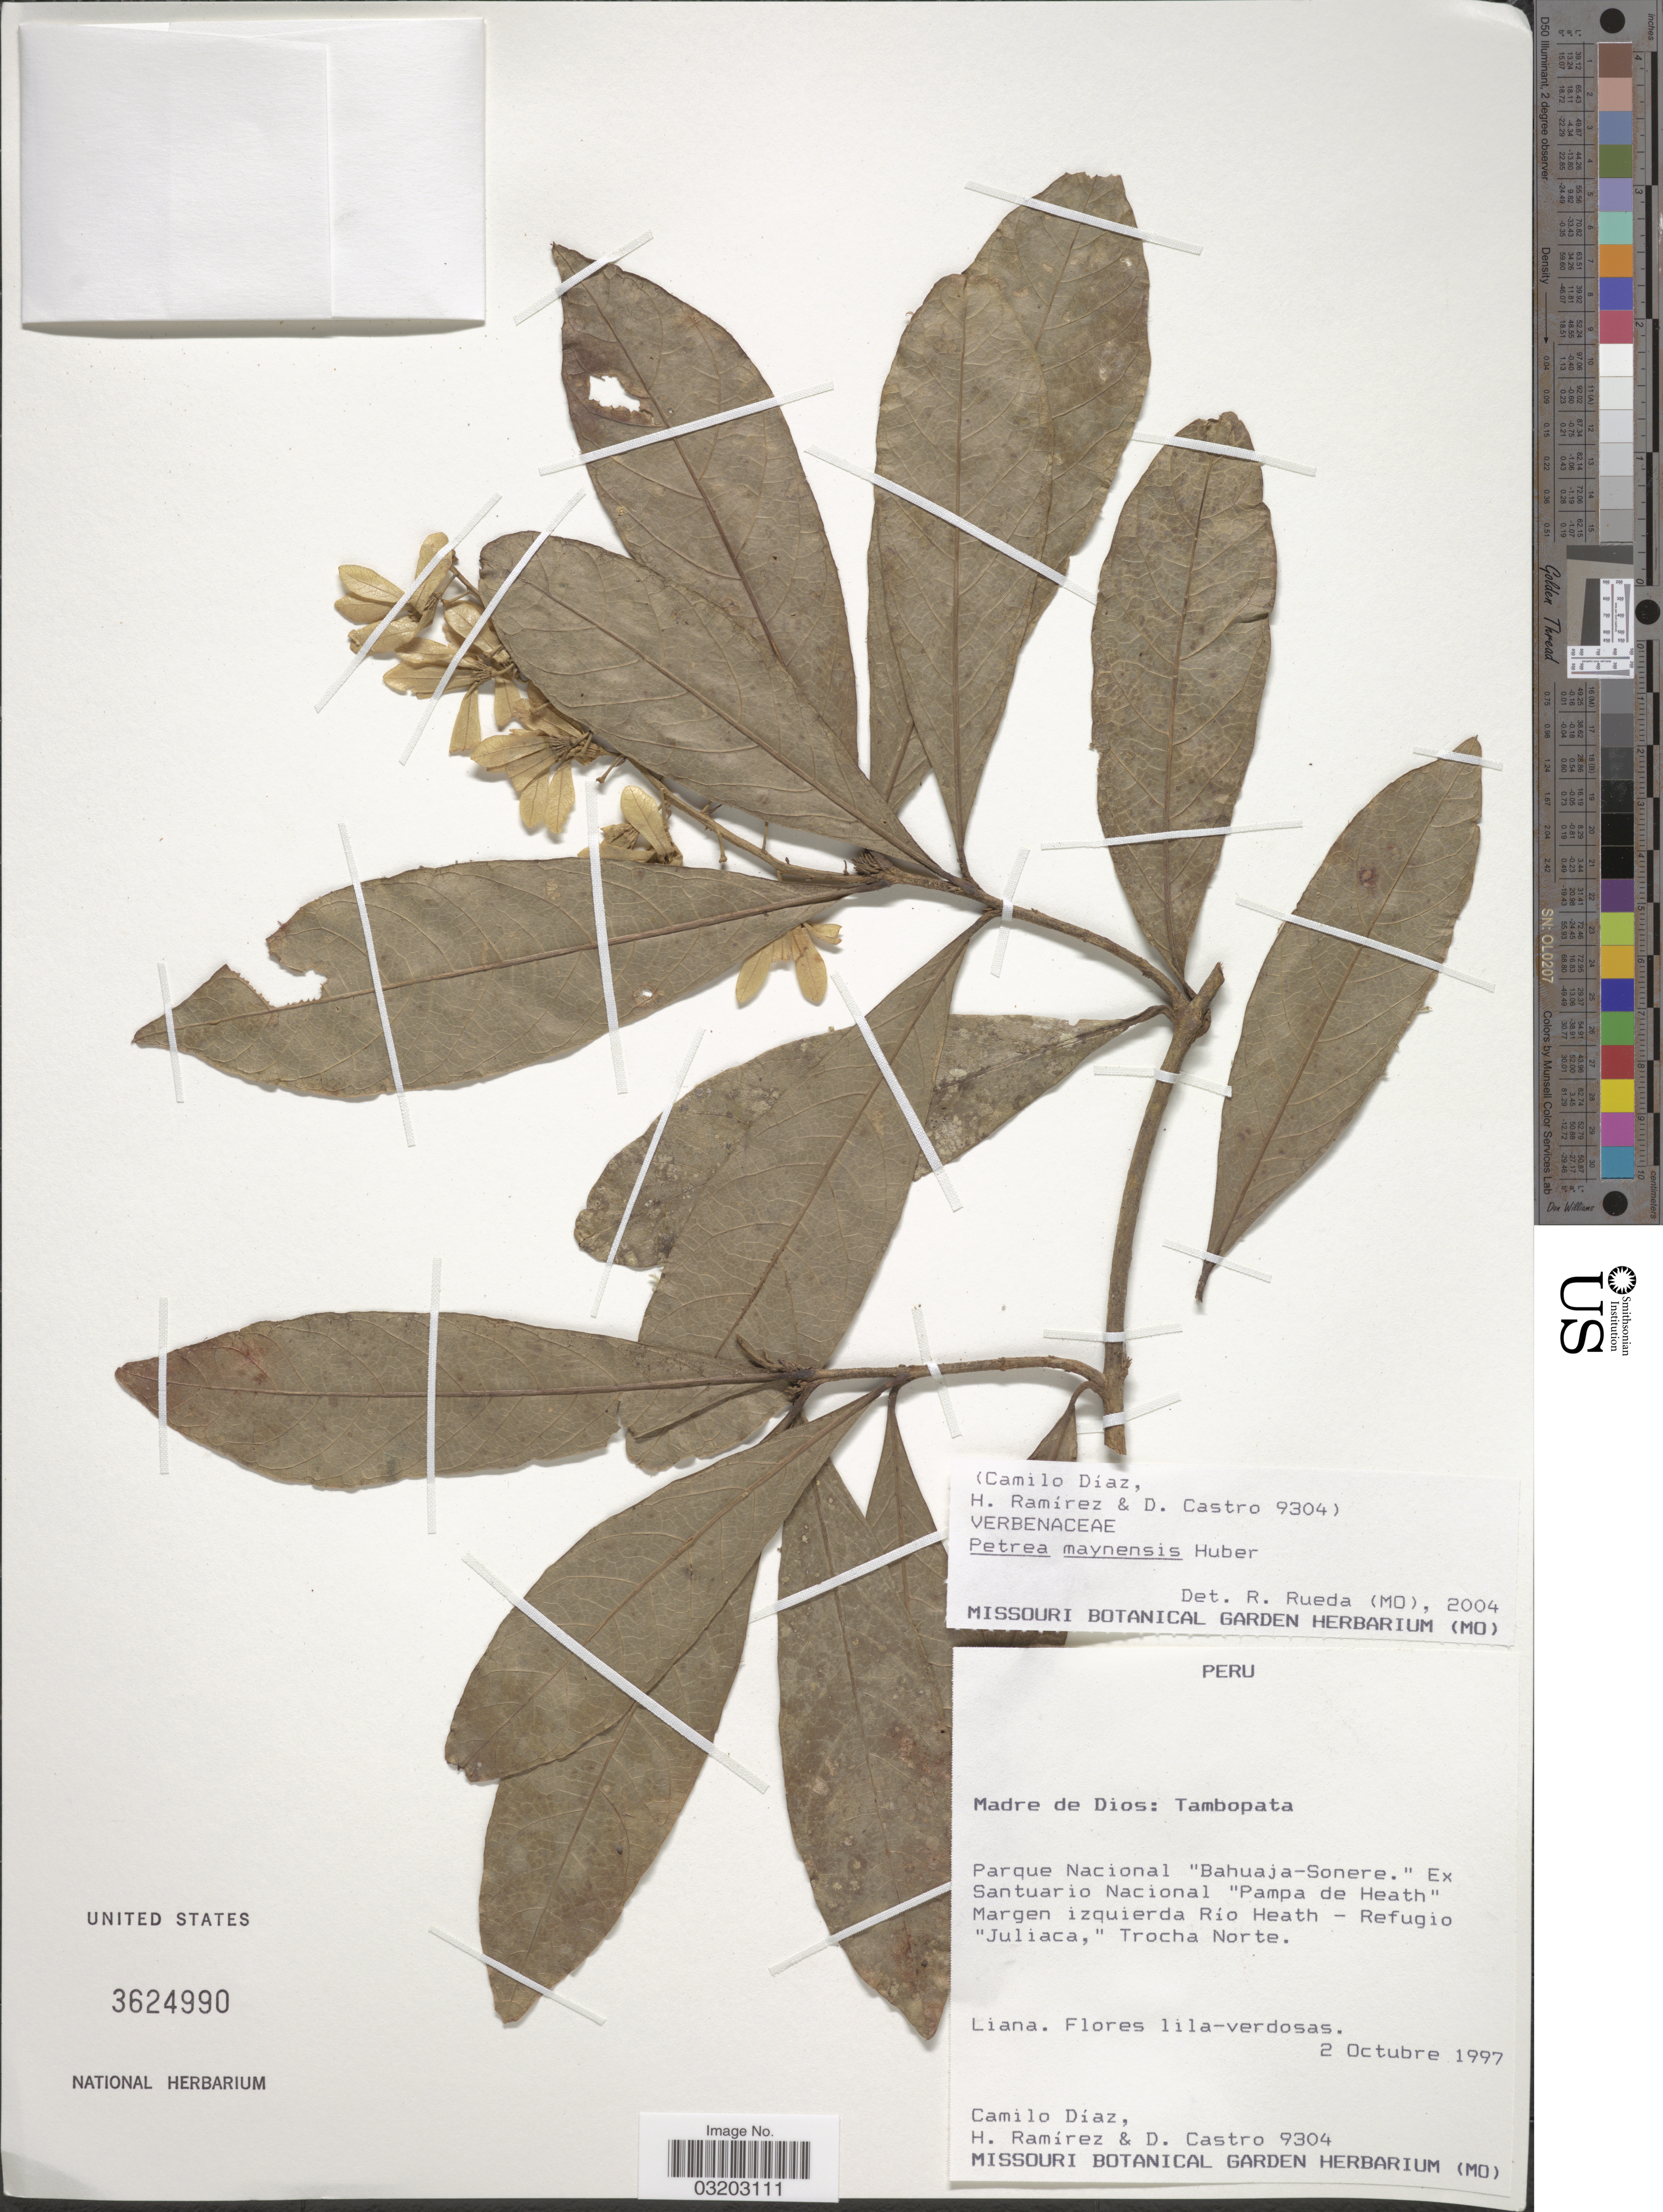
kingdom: Plantae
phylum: Tracheophyta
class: Magnoliopsida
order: Lamiales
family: Verbenaceae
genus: Petrea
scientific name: Petrea maynensis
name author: Huber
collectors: C. Díaz, H. Ramírez & D. Castro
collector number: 9304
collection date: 1997-10-02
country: Peru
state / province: Madre de Dios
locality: Tambopata. Parque Nacional "Bahuaja-Sonere." Ex Santuario Nacional "Pampa de Heath" Margen izquierda Río Heath-Refugio "Juliaca," Trocha Norte.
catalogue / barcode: US 3624990